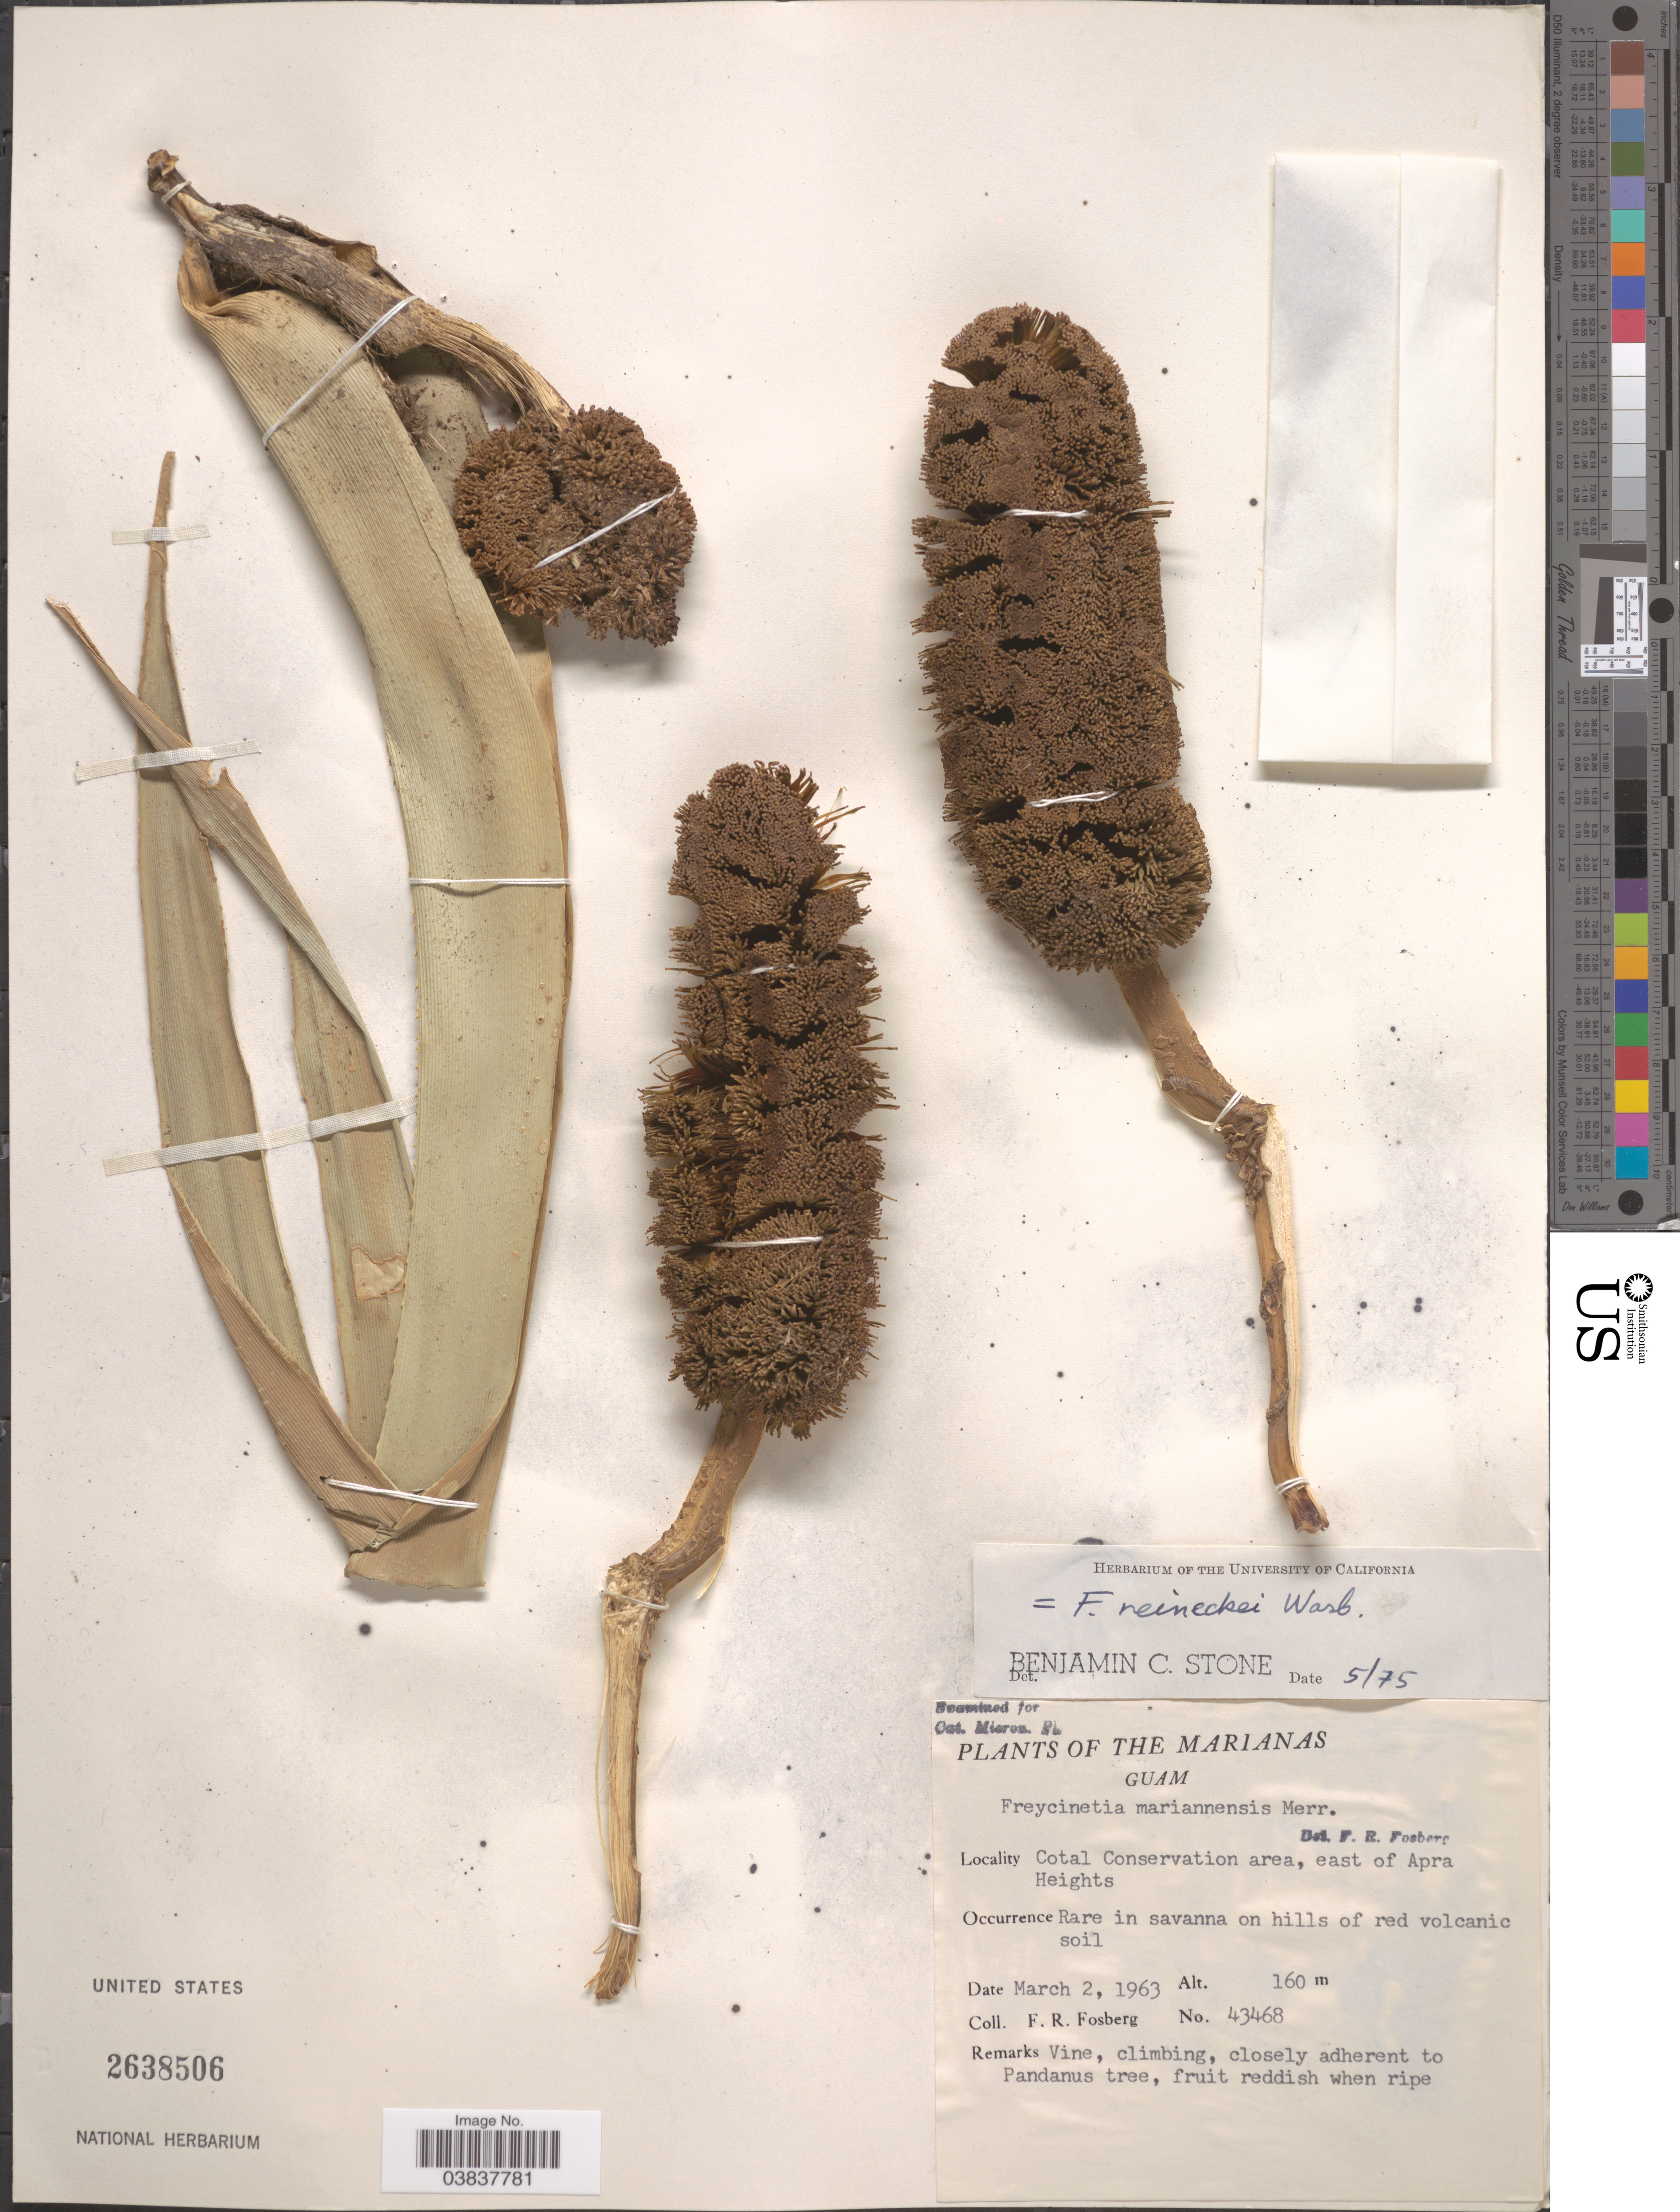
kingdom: Plantae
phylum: Tracheophyta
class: Liliopsida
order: Pandanales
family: Pandanaceae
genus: Freycinetia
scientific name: Freycinetia reineckei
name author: Warb. ex Reinecke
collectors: F. R. Fosberg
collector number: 43468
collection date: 1963-03-02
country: Guam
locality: The Marianas. Cotal Conservation area, east of Apra Heights.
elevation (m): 160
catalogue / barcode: US 2638506